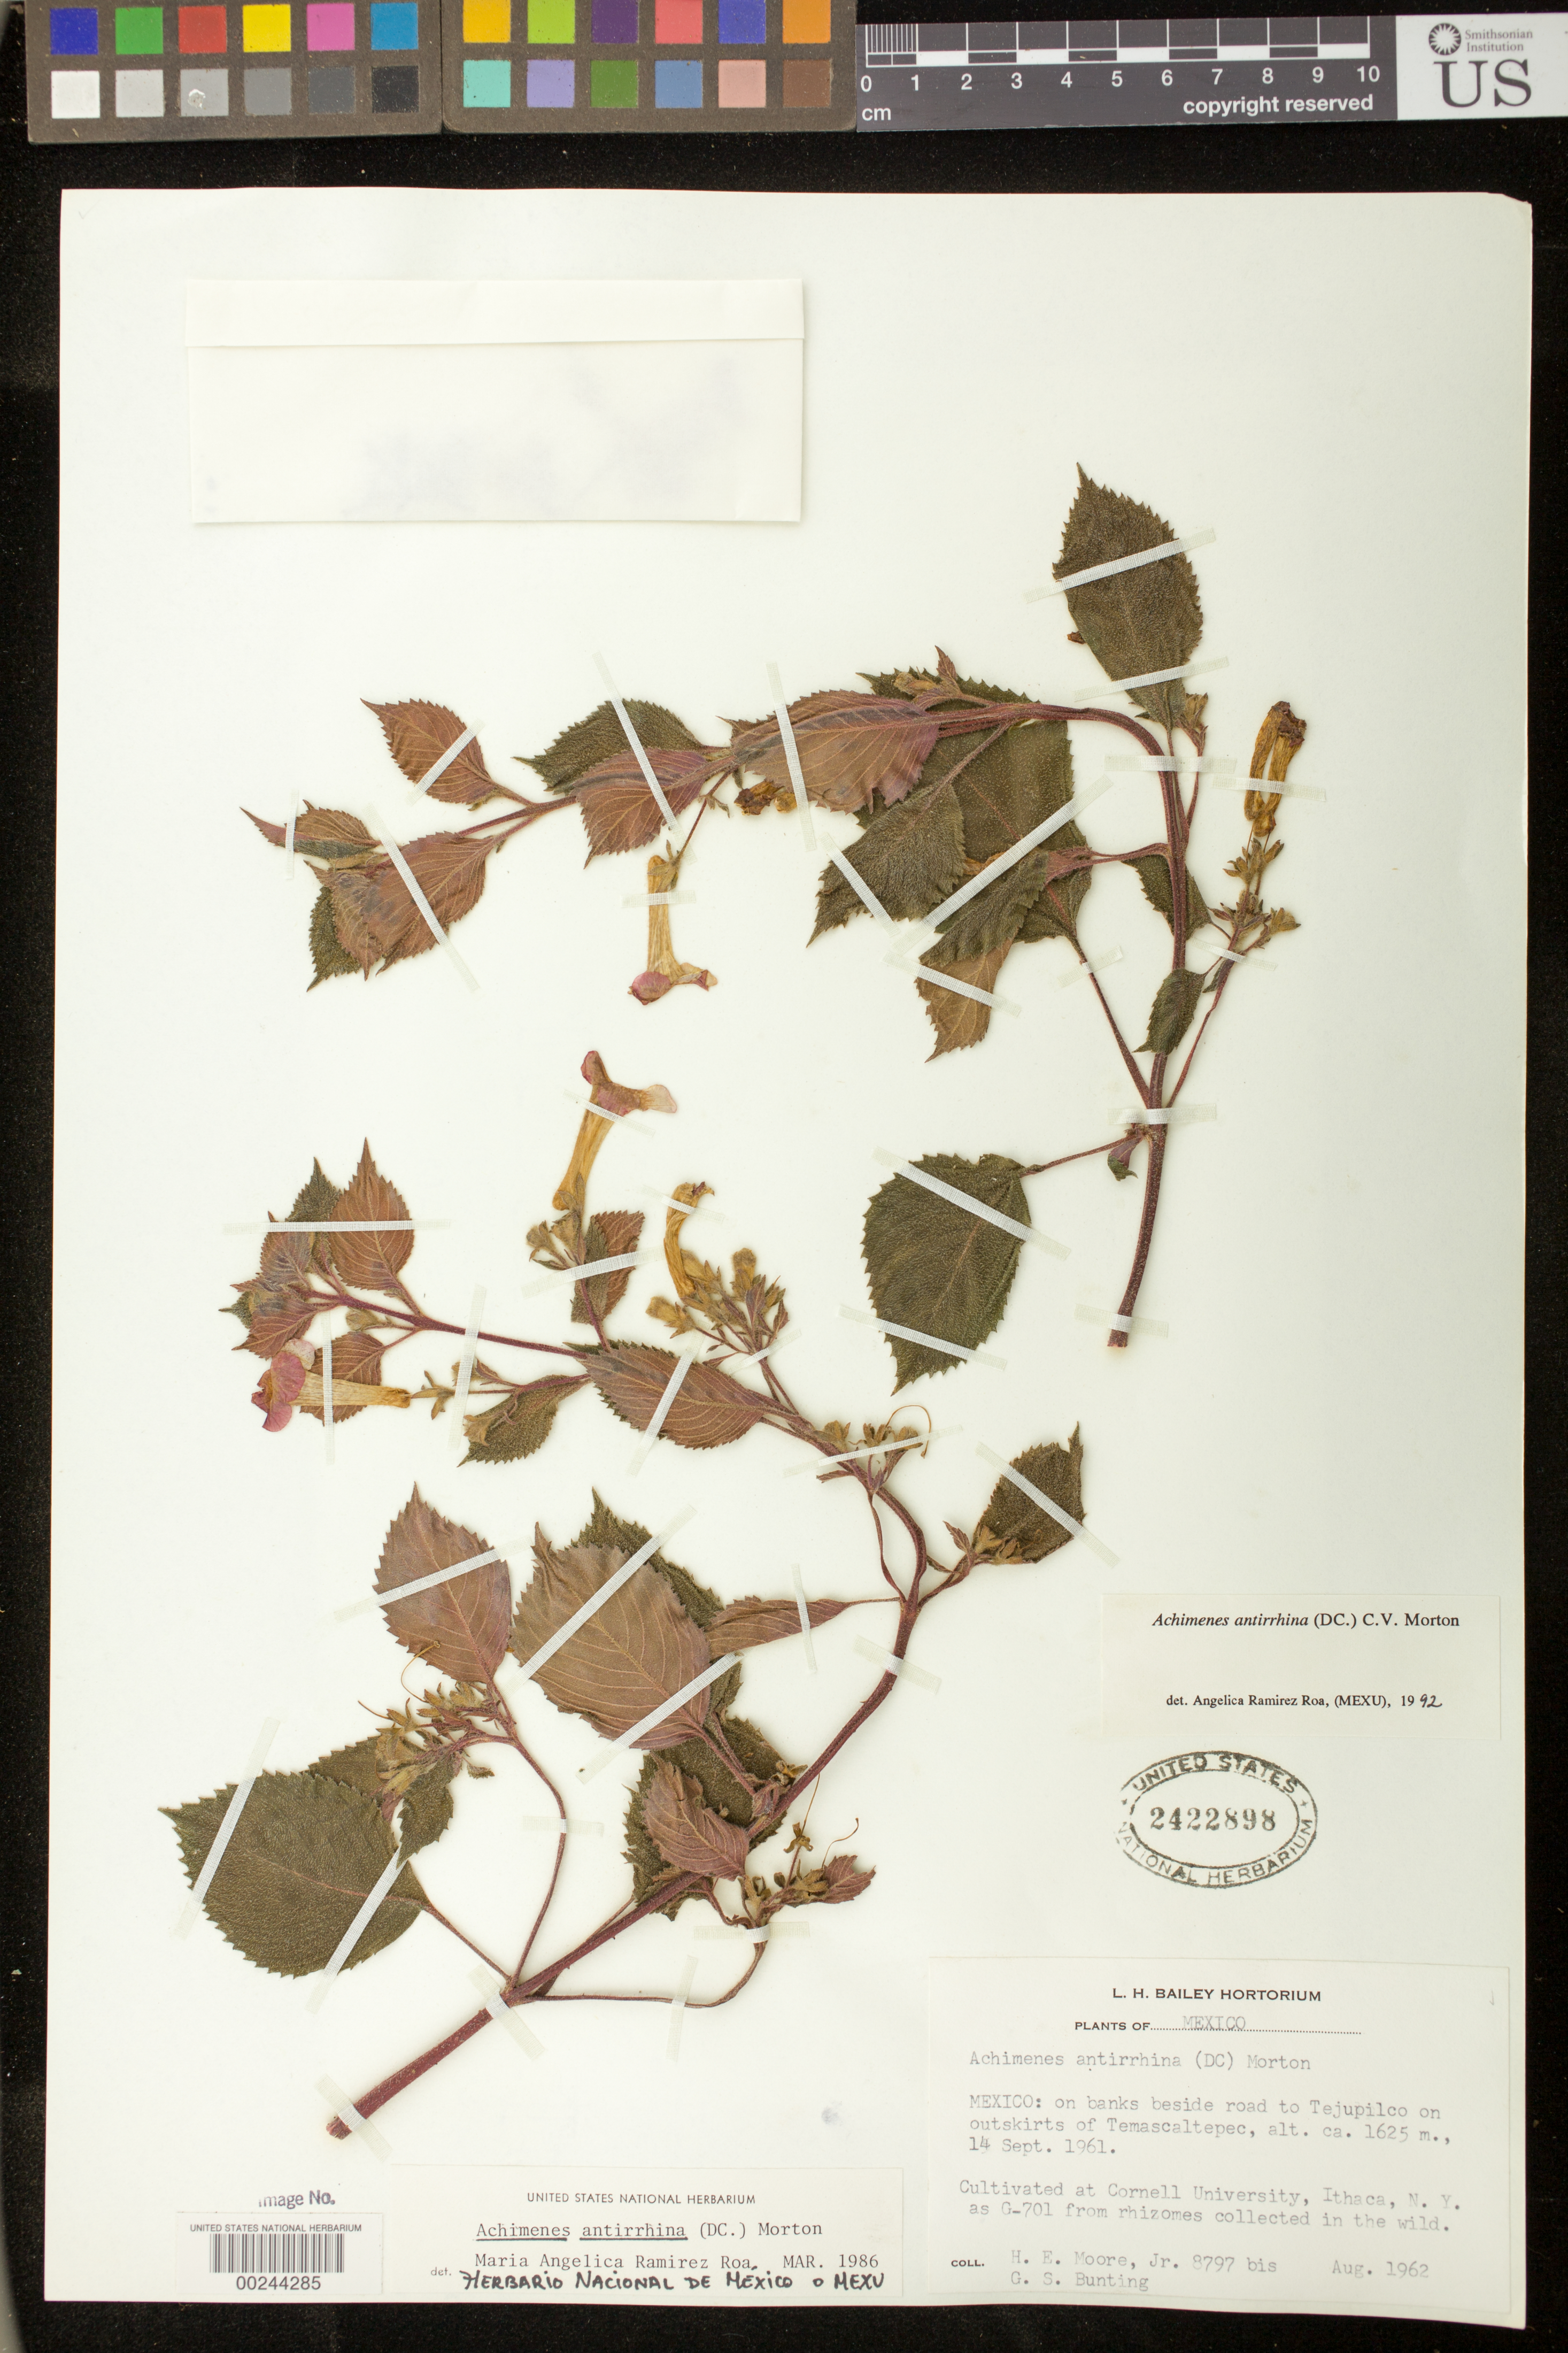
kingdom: Plantae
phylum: Tracheophyta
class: Magnoliopsida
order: Lamiales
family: Gesneriaceae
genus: Achimenes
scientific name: Achimenes antirrhina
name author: (DC.) C.V. Morton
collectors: H. E. Moore & G. S. Bunting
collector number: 8797 bis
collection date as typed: Aug 1962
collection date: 1962-08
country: Mexico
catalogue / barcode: US 2422898